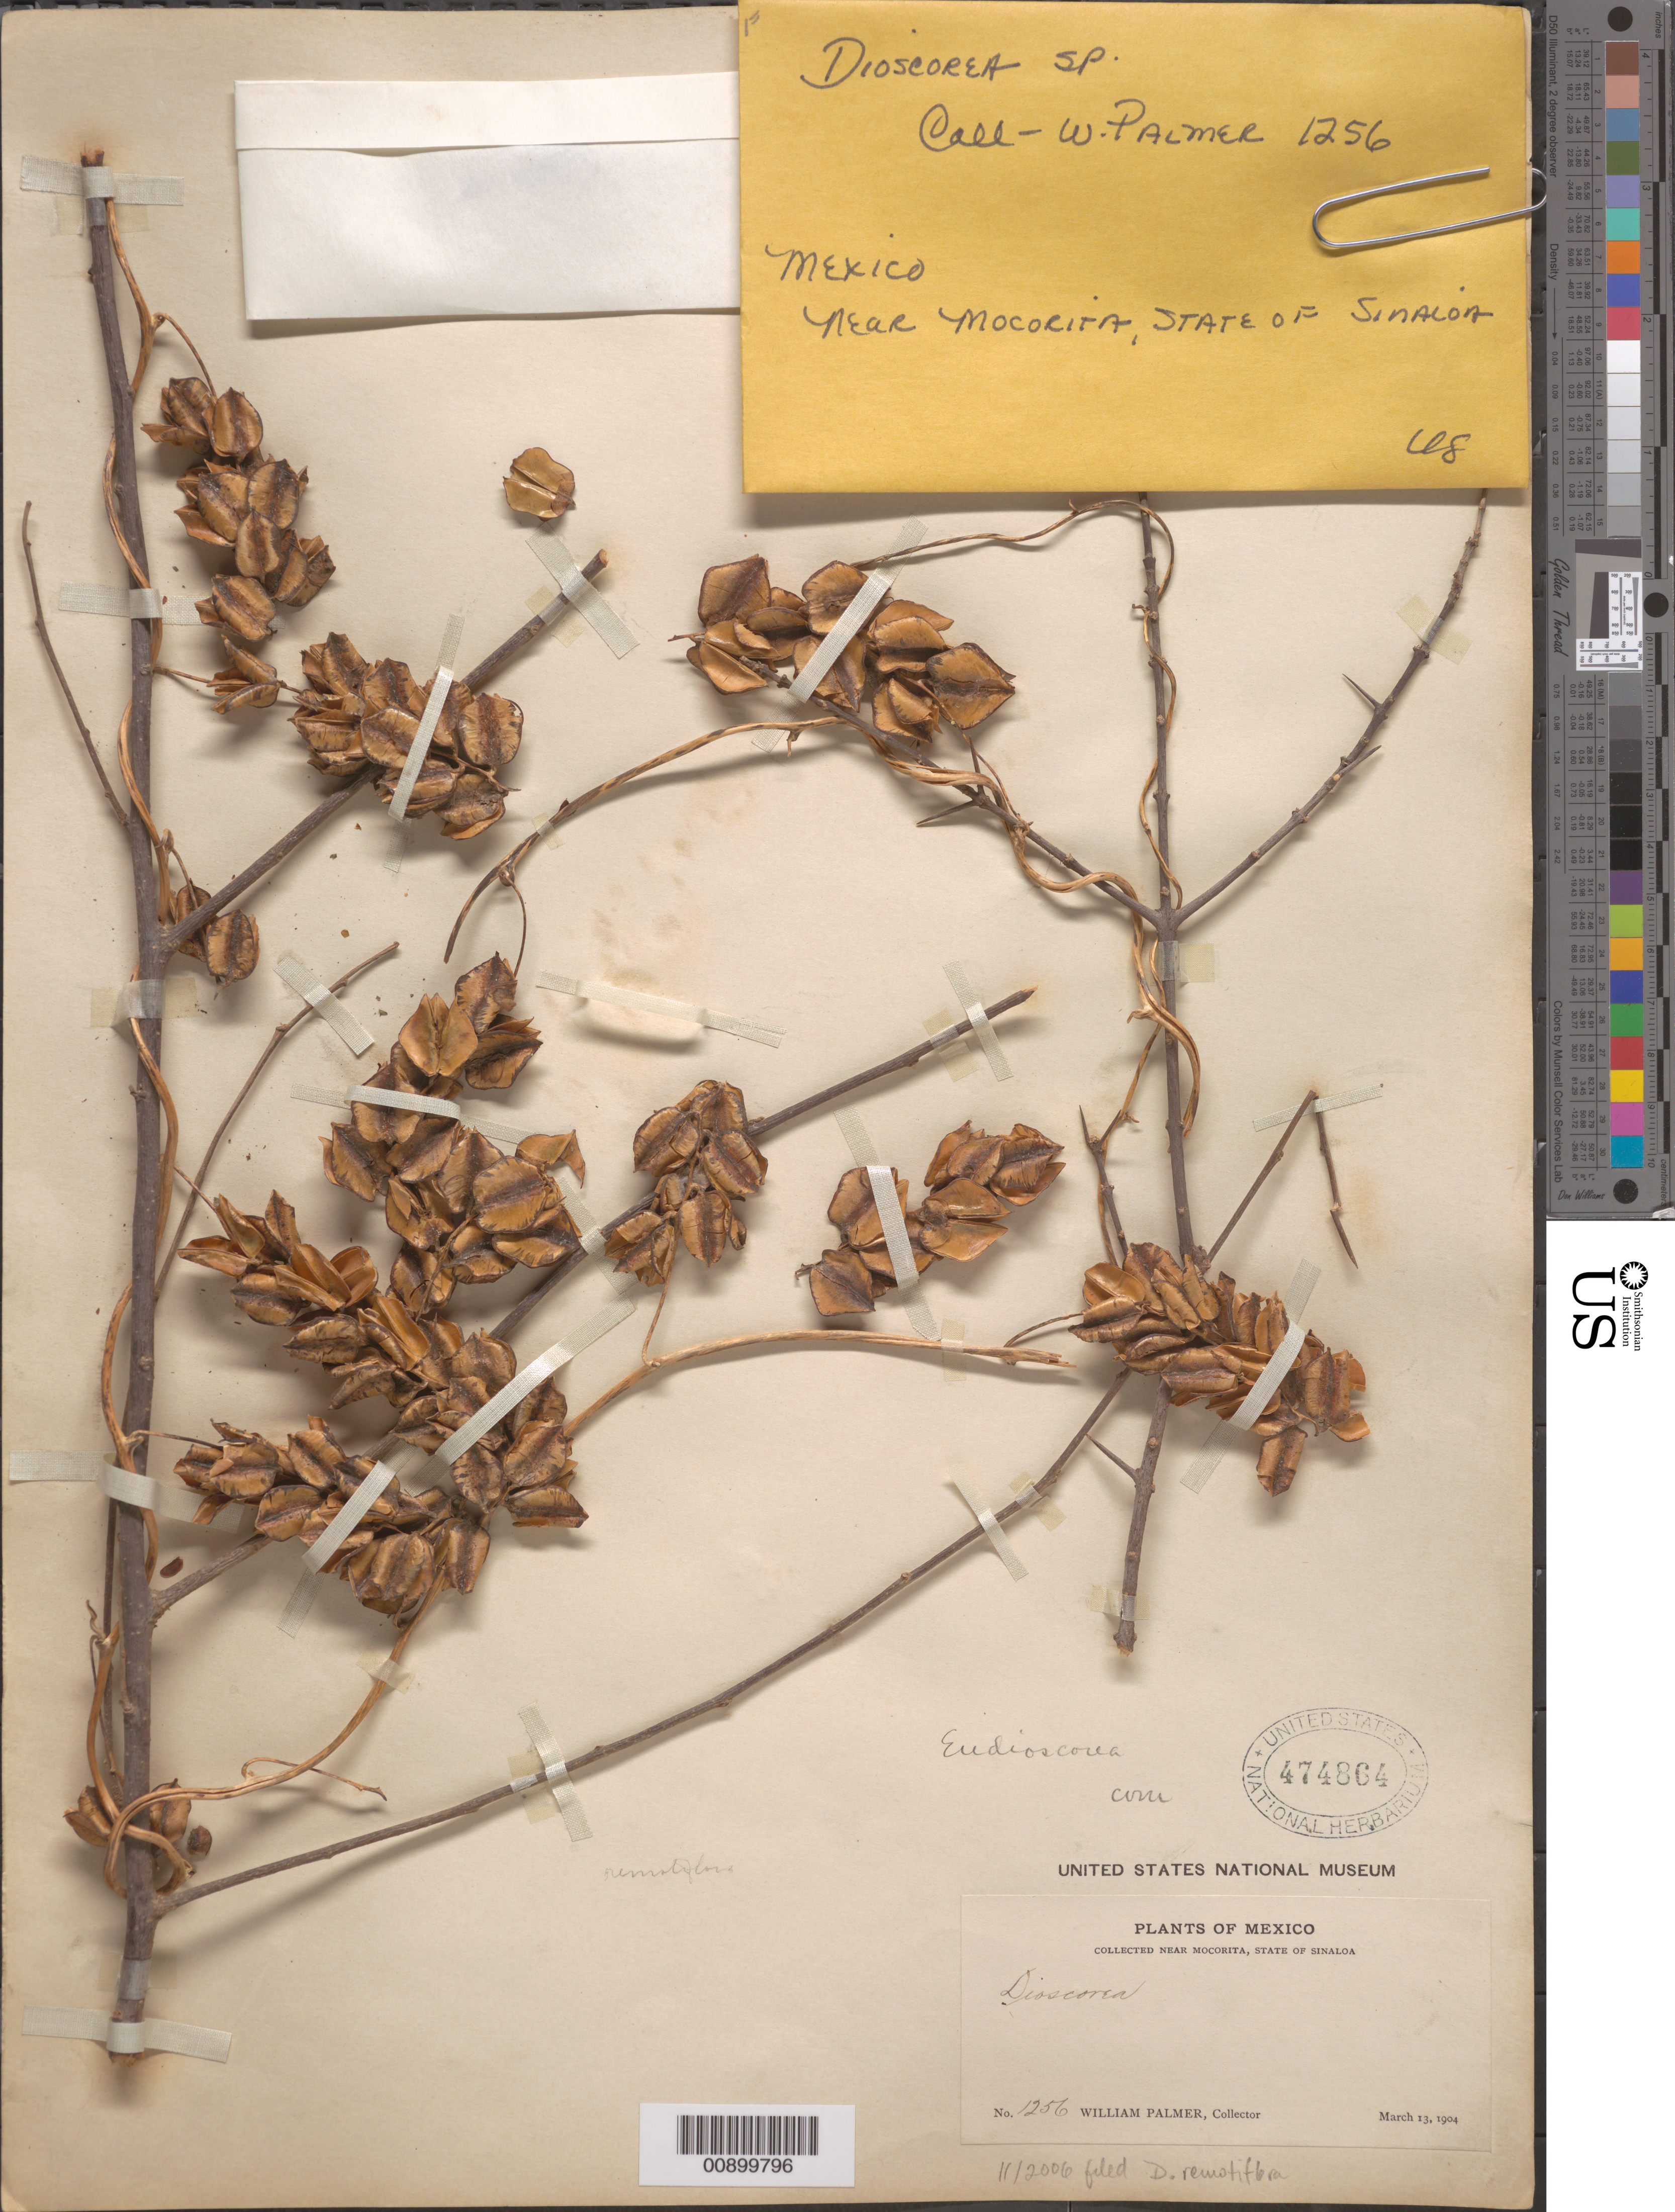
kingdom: Plantae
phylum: Tracheophyta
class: Liliopsida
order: Dioscoreales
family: Dioscoreaceae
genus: Dioscorea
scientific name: Dioscorea remotiflora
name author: Kunth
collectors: W. Palmer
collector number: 1256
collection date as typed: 13 Mar 1904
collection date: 1904-03-13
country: Mexico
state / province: Sinaloa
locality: Near Mocorita, State of Sinaloa.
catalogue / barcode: US 474864